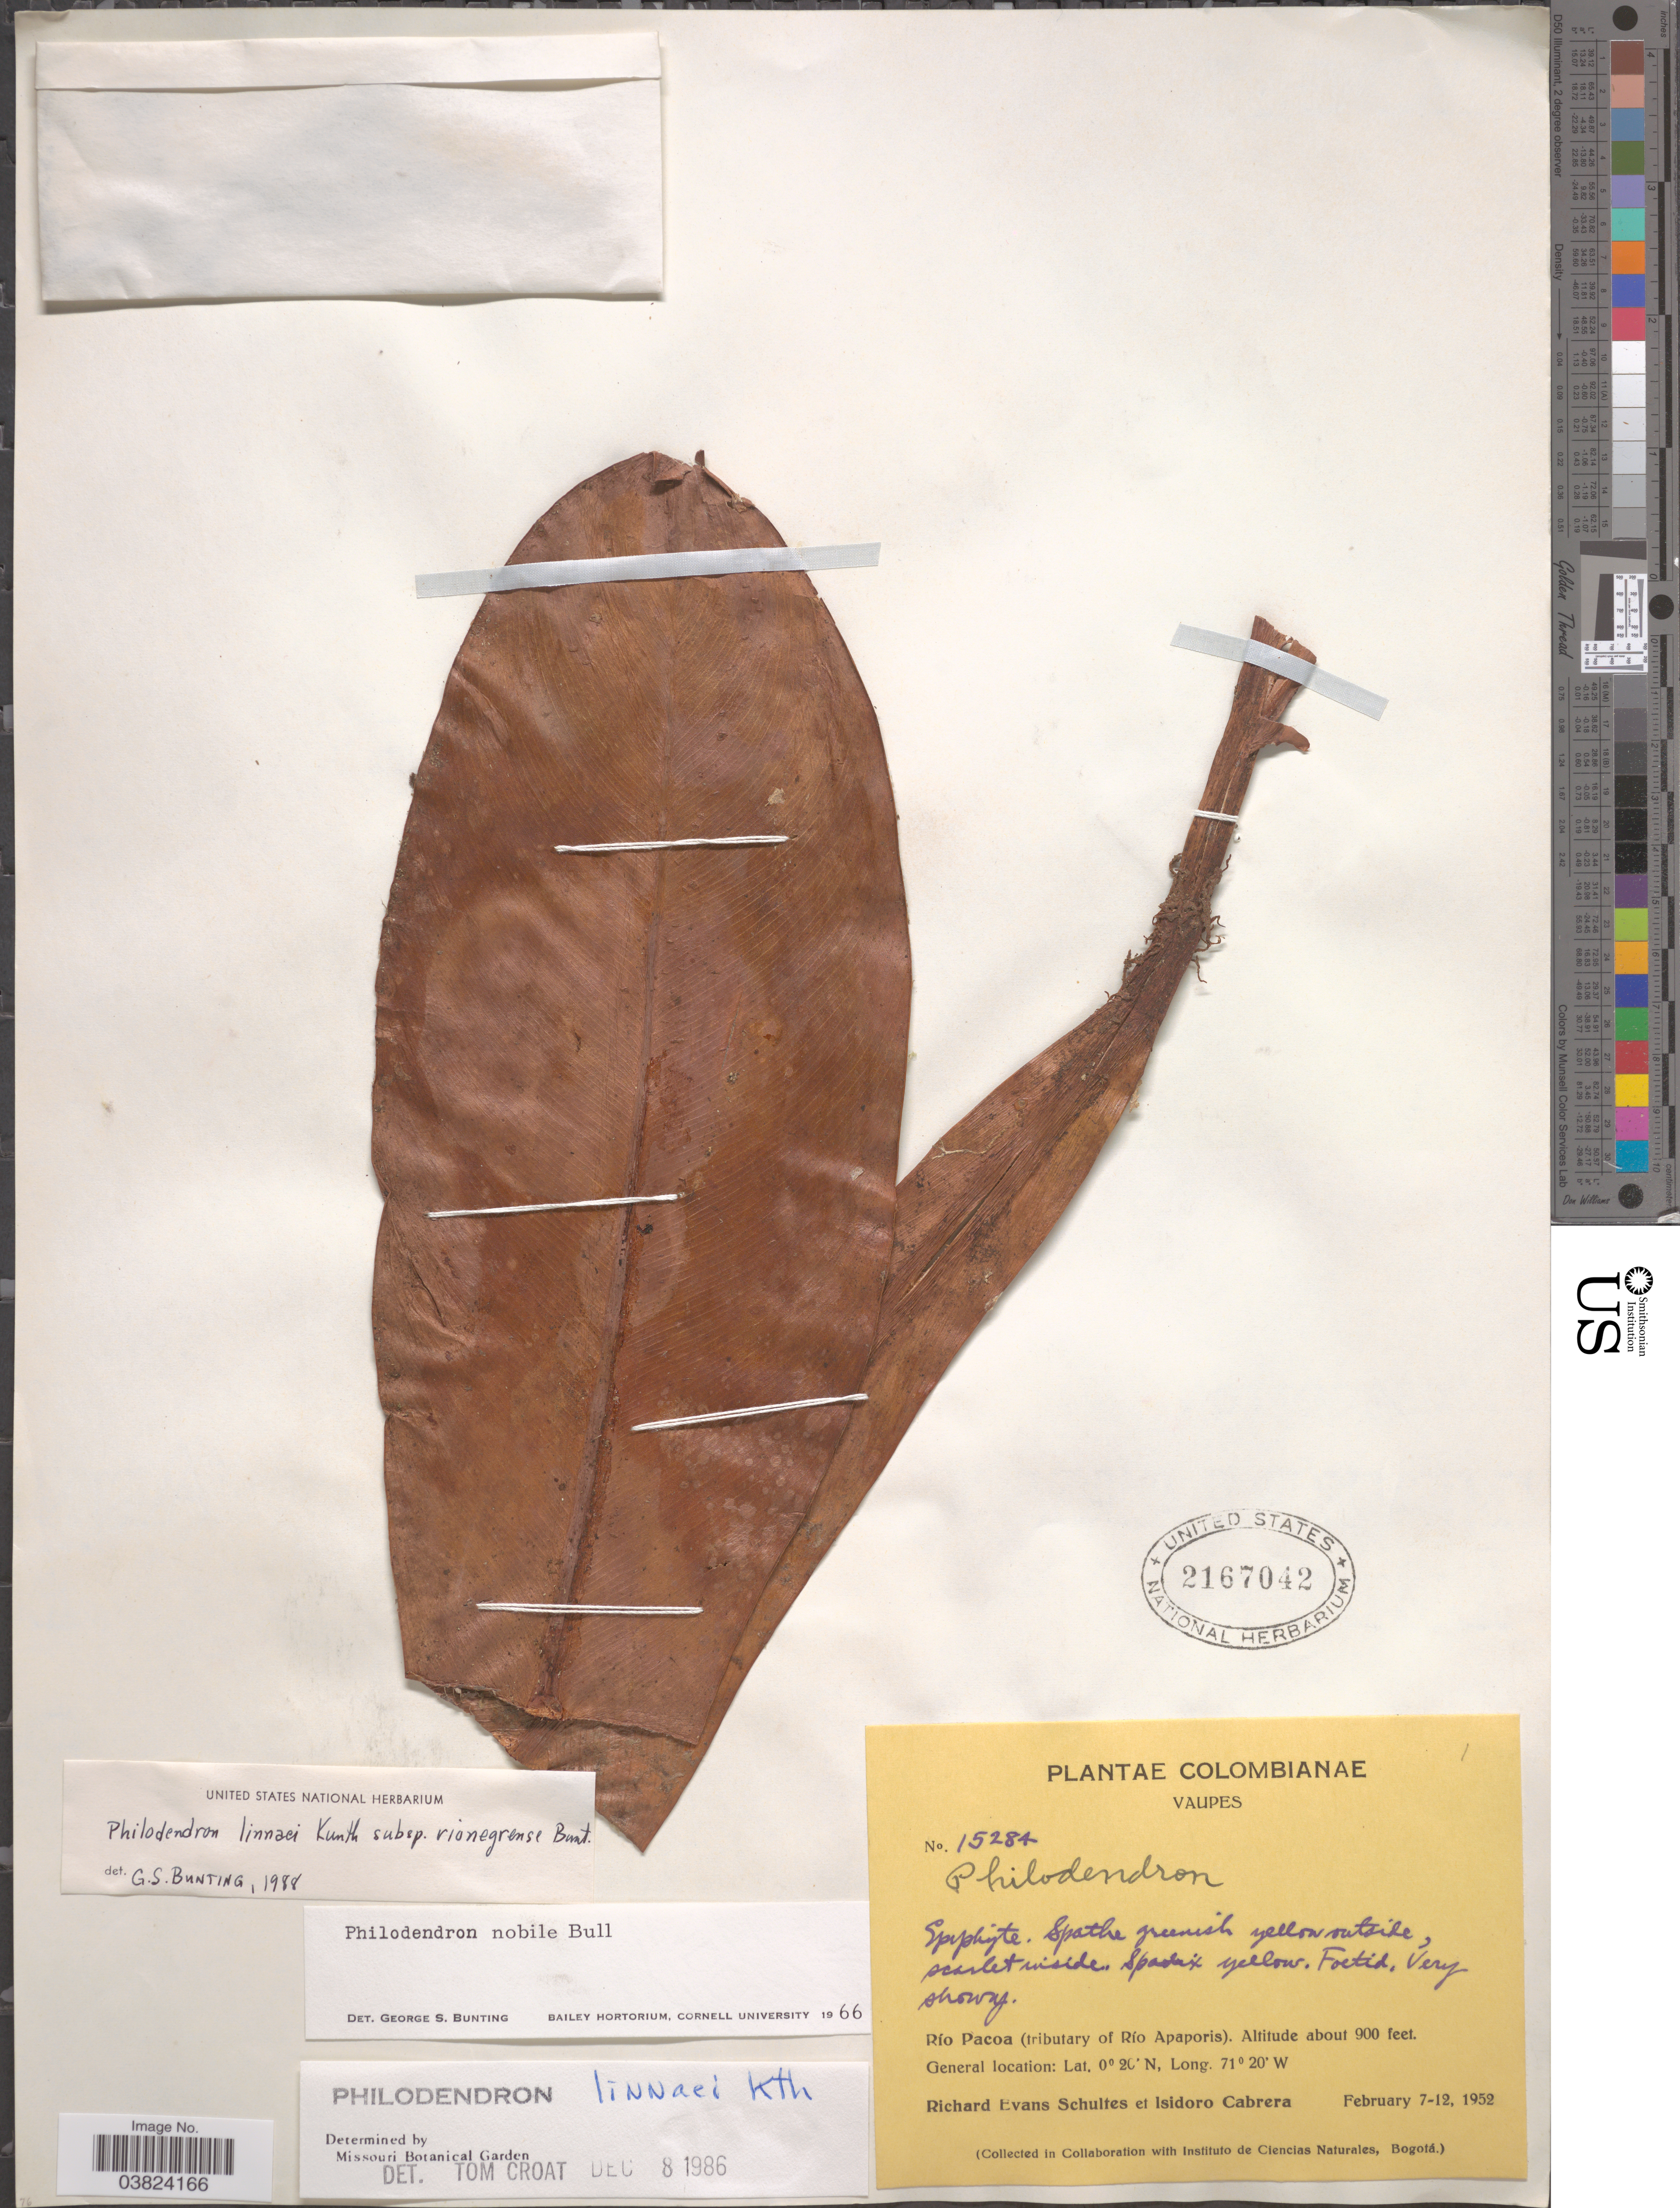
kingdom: Plantae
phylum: Tracheophyta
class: Liliopsida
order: Alismatales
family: Araceae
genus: Philodendron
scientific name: Philodendron linnaei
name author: Kunth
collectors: R. E. Schultes & I. Cabrera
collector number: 15284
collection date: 1952-02-07/1952-02-12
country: Colombia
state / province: Vaupés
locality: Río Pacoa (tributary of Río Apaporis).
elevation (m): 274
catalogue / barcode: US 2167042